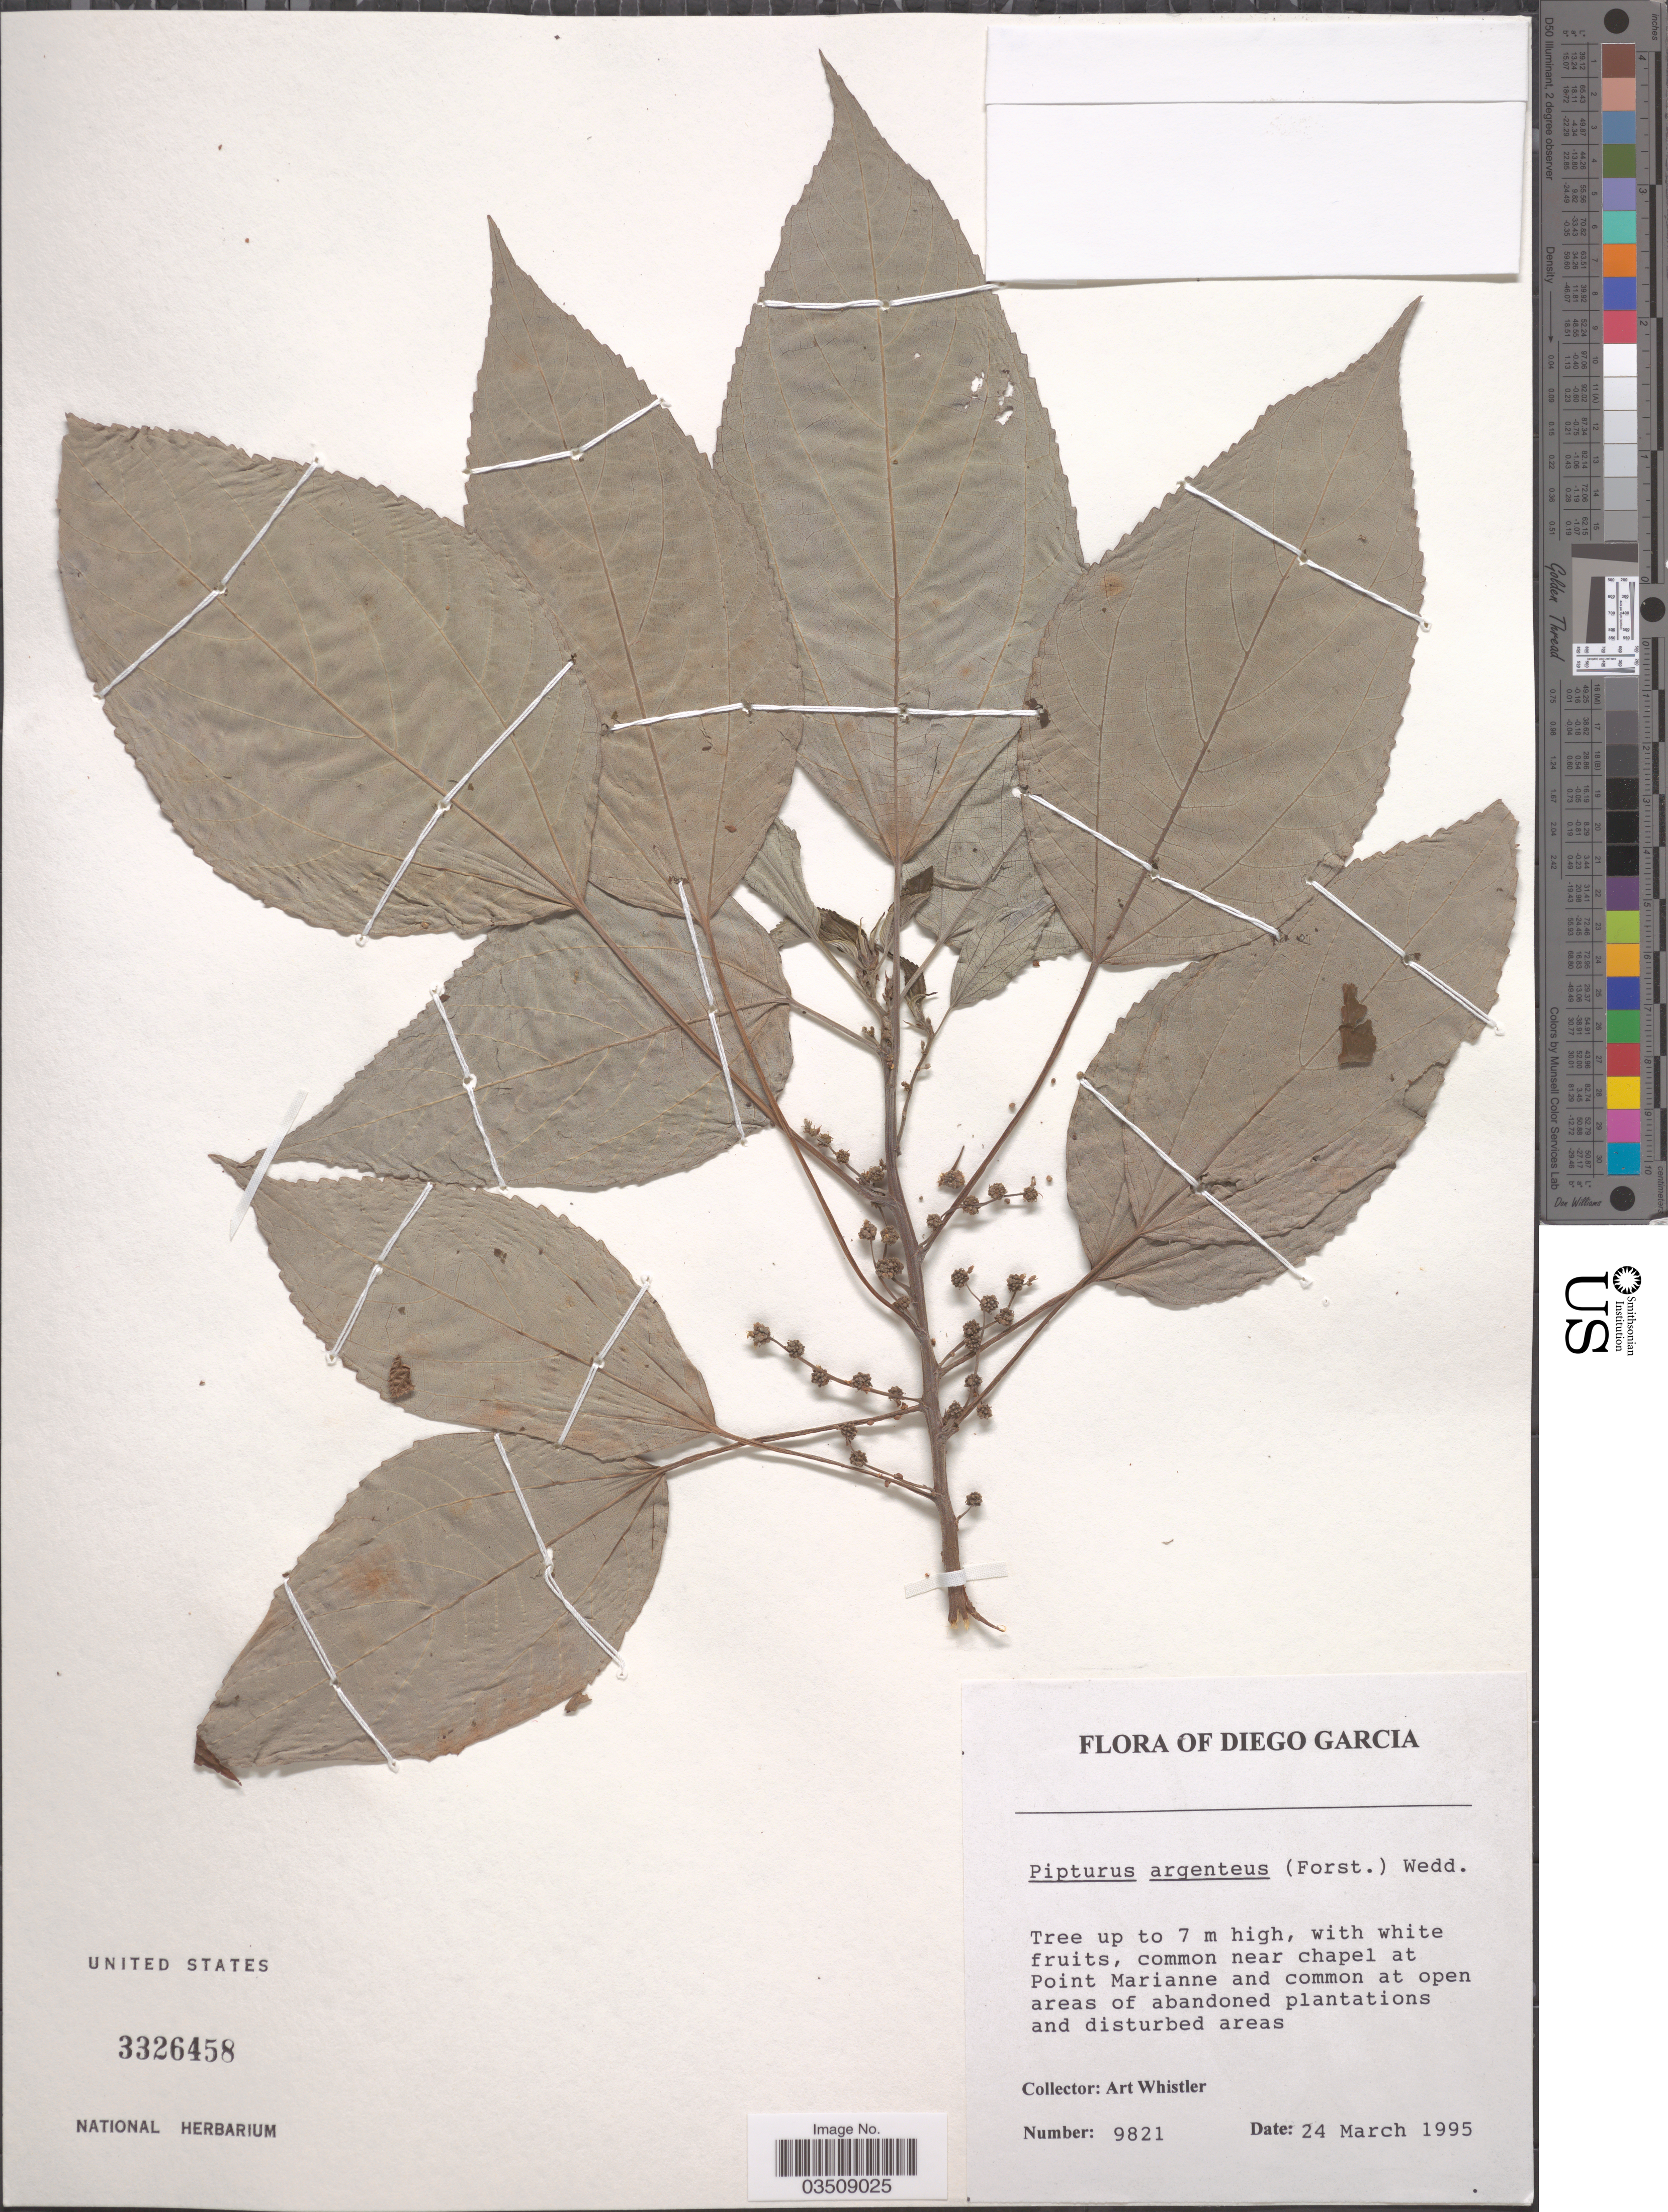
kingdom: Plantae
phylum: Tracheophyta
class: Magnoliopsida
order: Rosales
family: Urticaceae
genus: Pipturus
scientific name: Pipturus argenteus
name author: (G. Forst.) Wedd.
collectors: A. Whistler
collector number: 9821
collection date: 1995-03-24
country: British Indian Ocean Territory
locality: Diego Garcia. Near chapel at Point Marianne.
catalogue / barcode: US 3326458